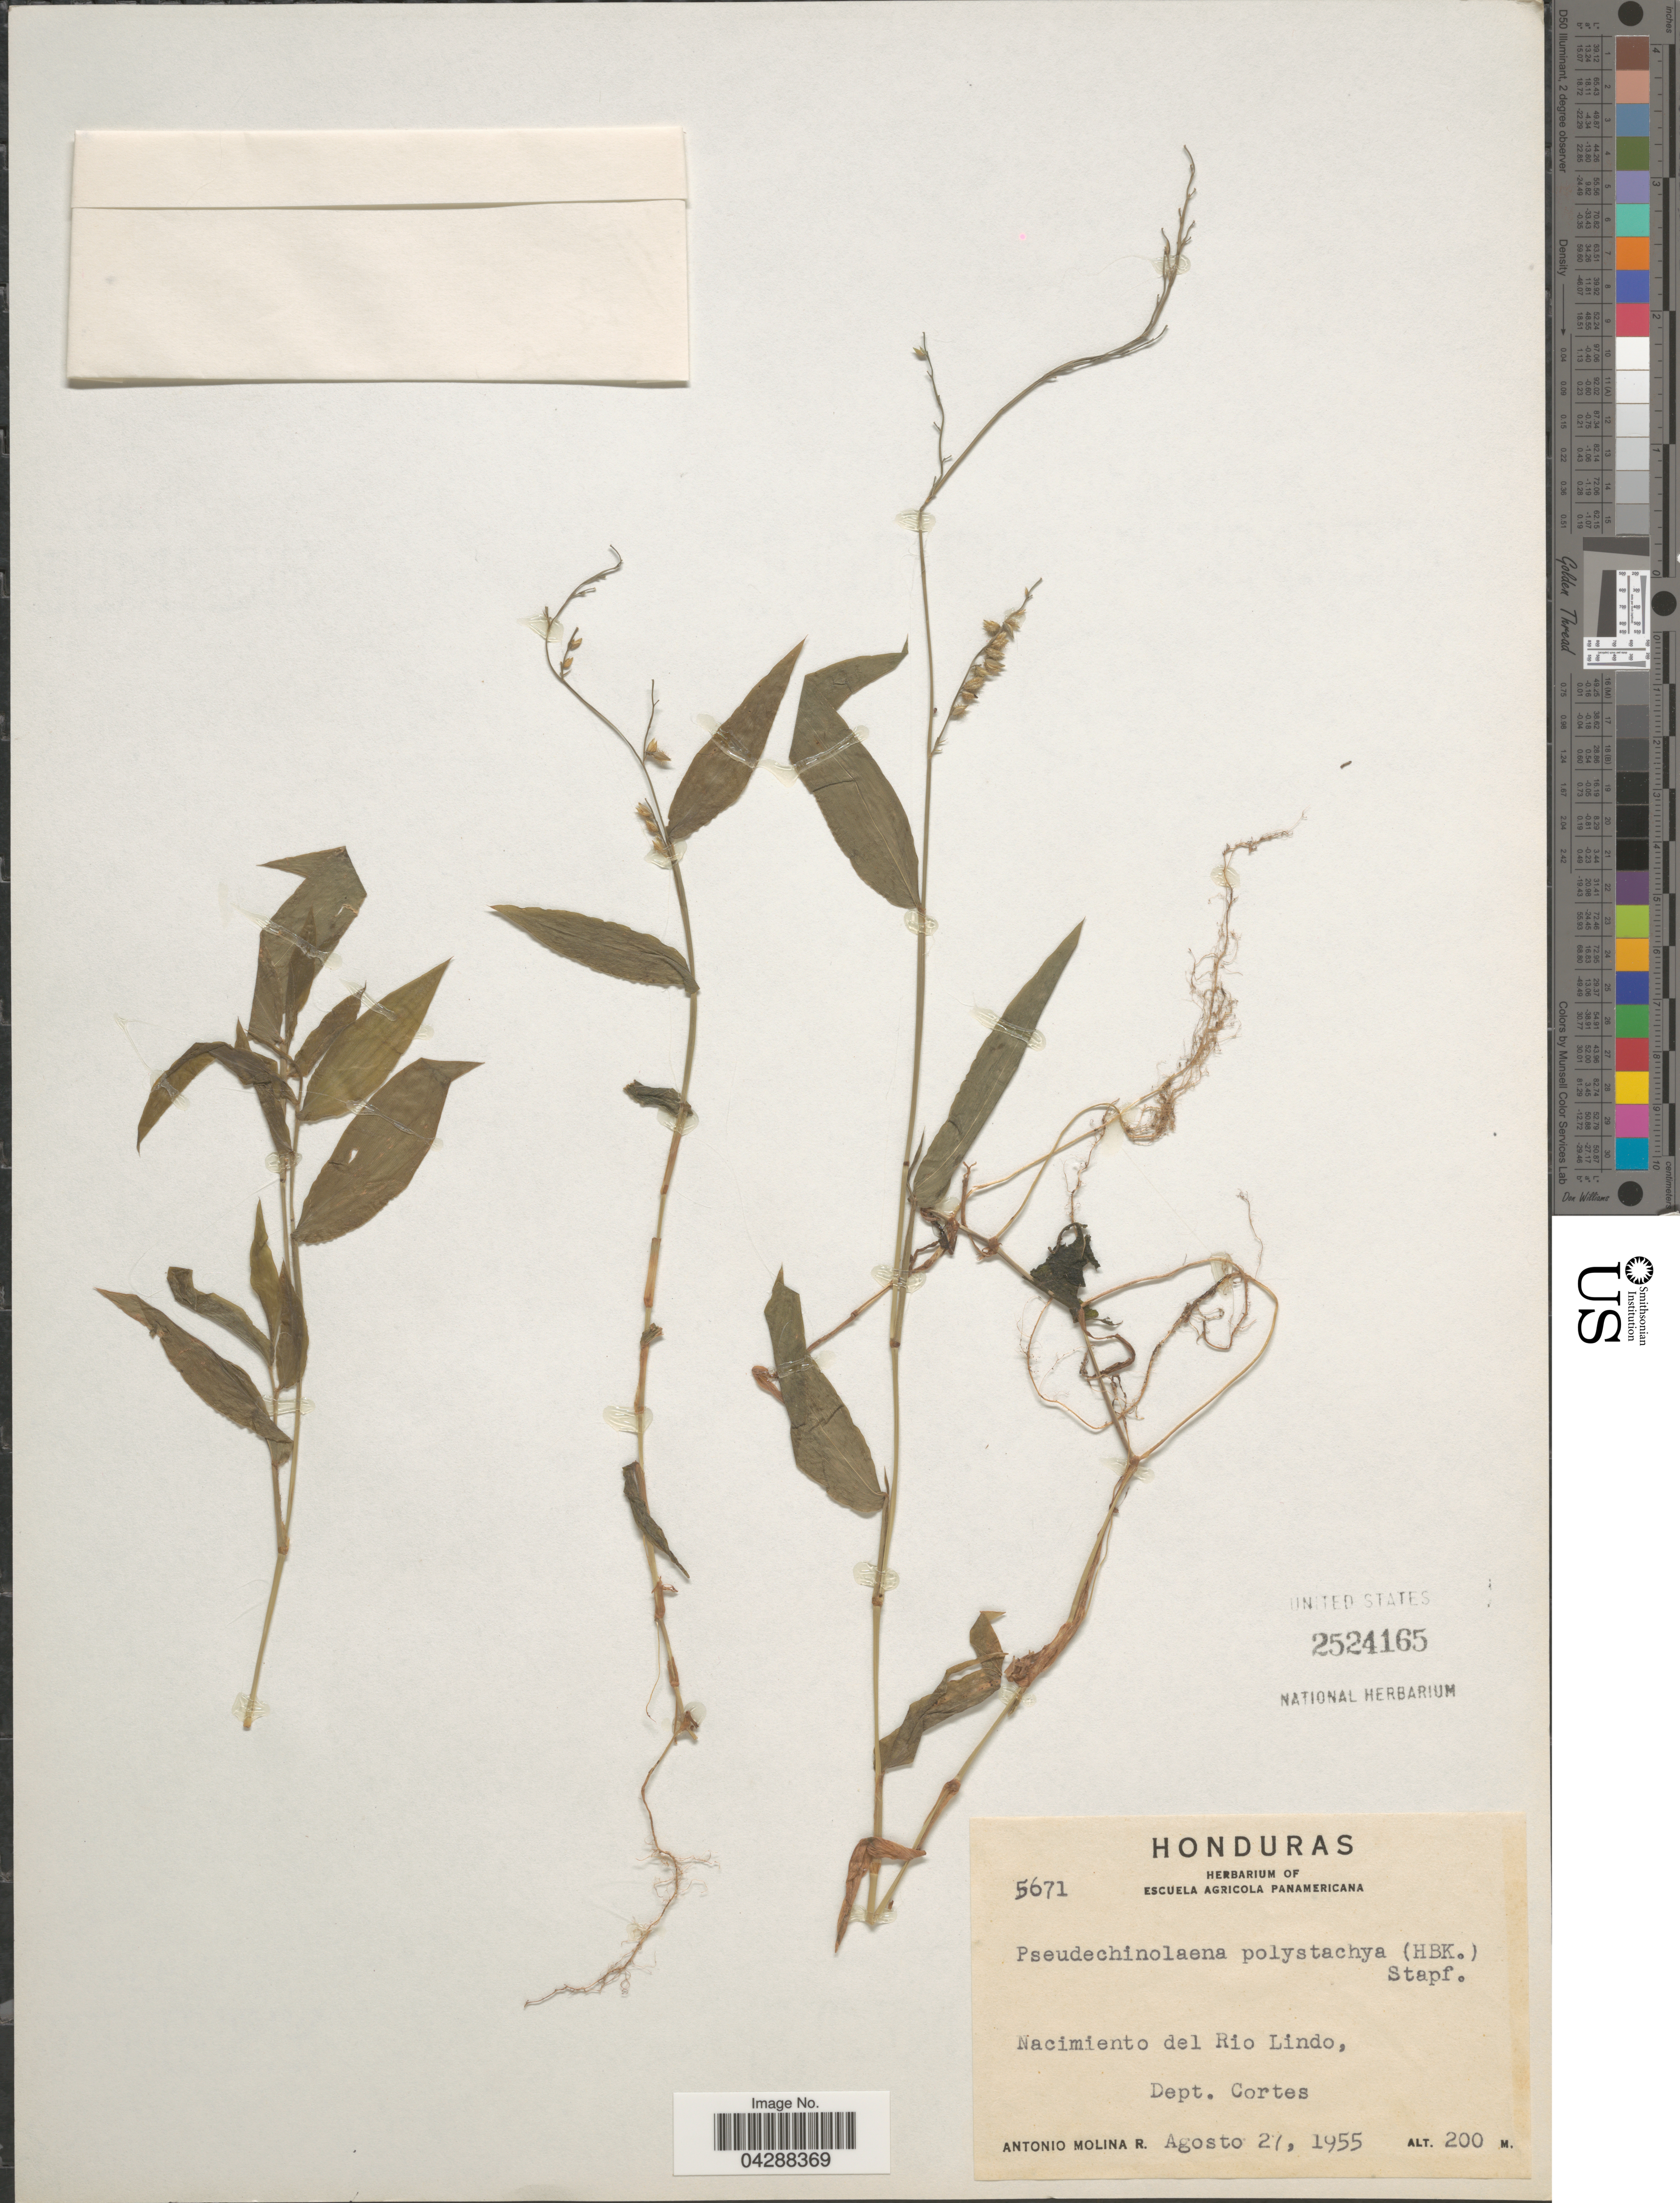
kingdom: Plantae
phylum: Tracheophyta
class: Liliopsida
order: Poales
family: Poaceae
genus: Pseudechinolaena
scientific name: Pseudechinolaena polystachya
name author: (Kunth) Stapf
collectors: A. Molina R.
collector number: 5671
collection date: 1955-08-27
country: Honduras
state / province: Cortes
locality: Nacimiento del Rio Lindo, Dept. Cortes.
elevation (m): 200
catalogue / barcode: US 2524165